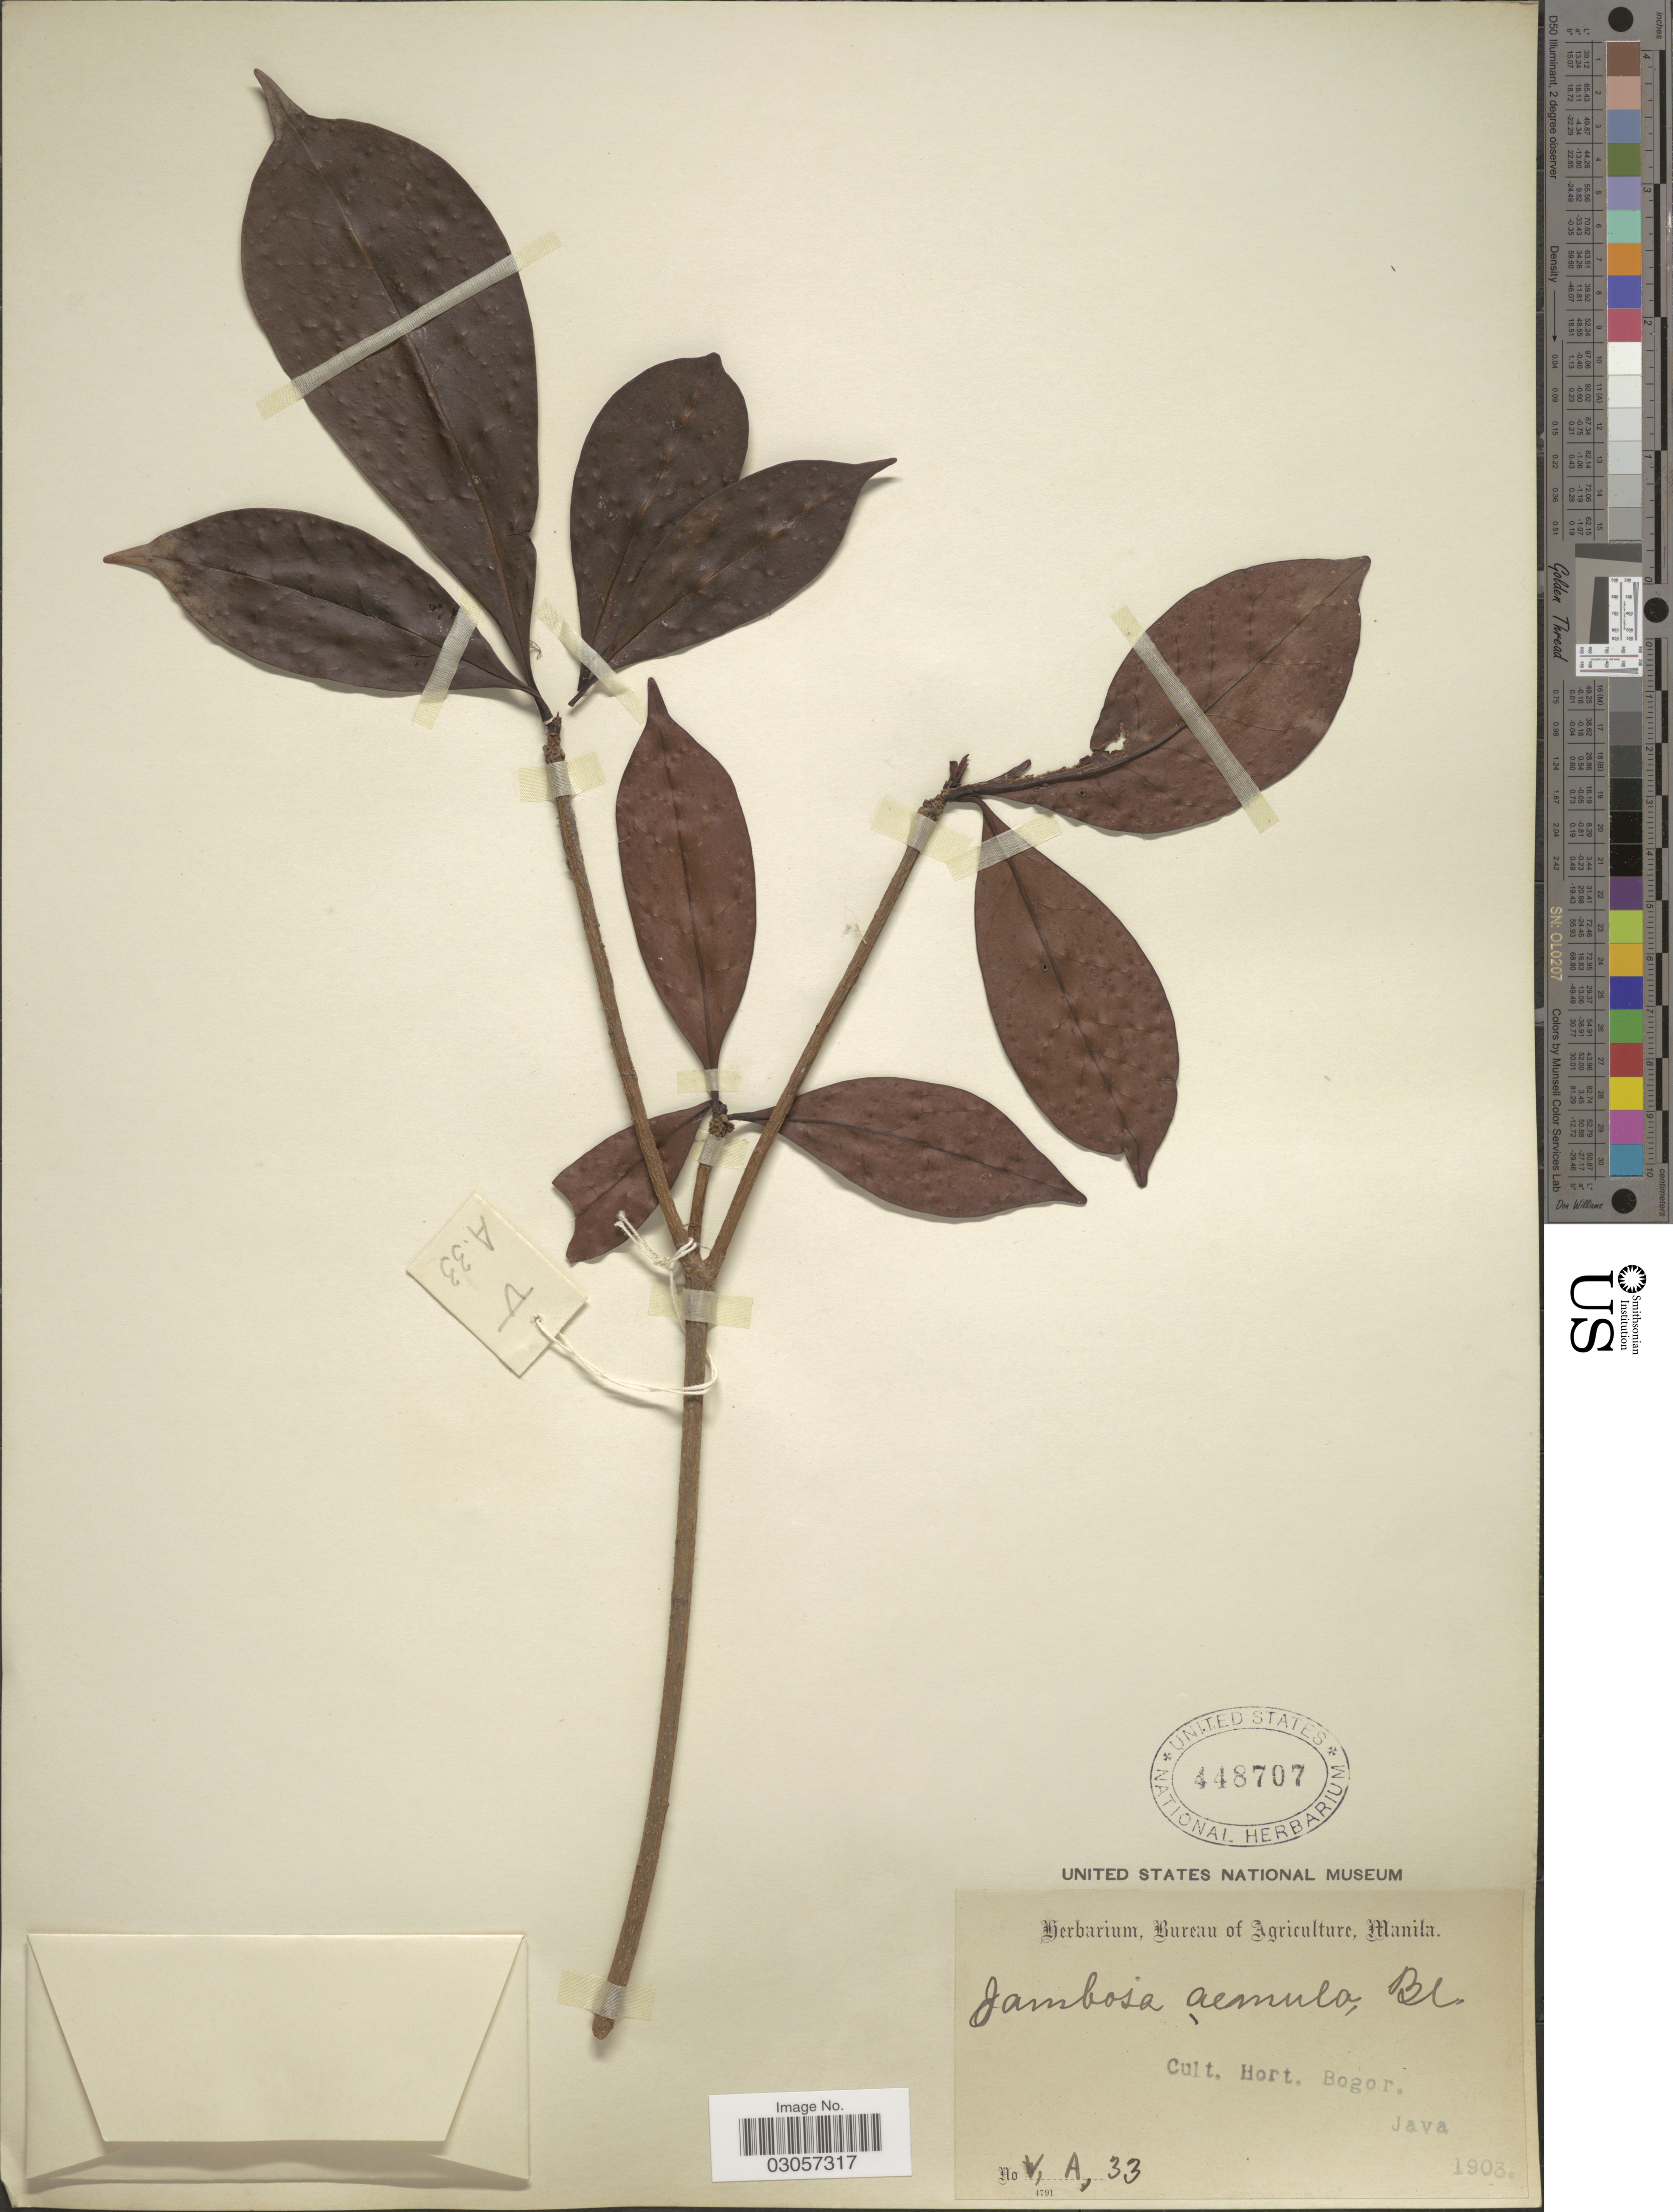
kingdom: Plantae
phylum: Tracheophyta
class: Magnoliopsida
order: Myrtales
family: Myrtaceae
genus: Syzygium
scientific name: Syzygium aemulum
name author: (Blume) Amshoff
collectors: Ex herb. Bureau of Agriculture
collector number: V,A, 33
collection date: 1903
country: Indonesia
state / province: Java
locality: Cult. Hort. Bogor.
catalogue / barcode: US 448707